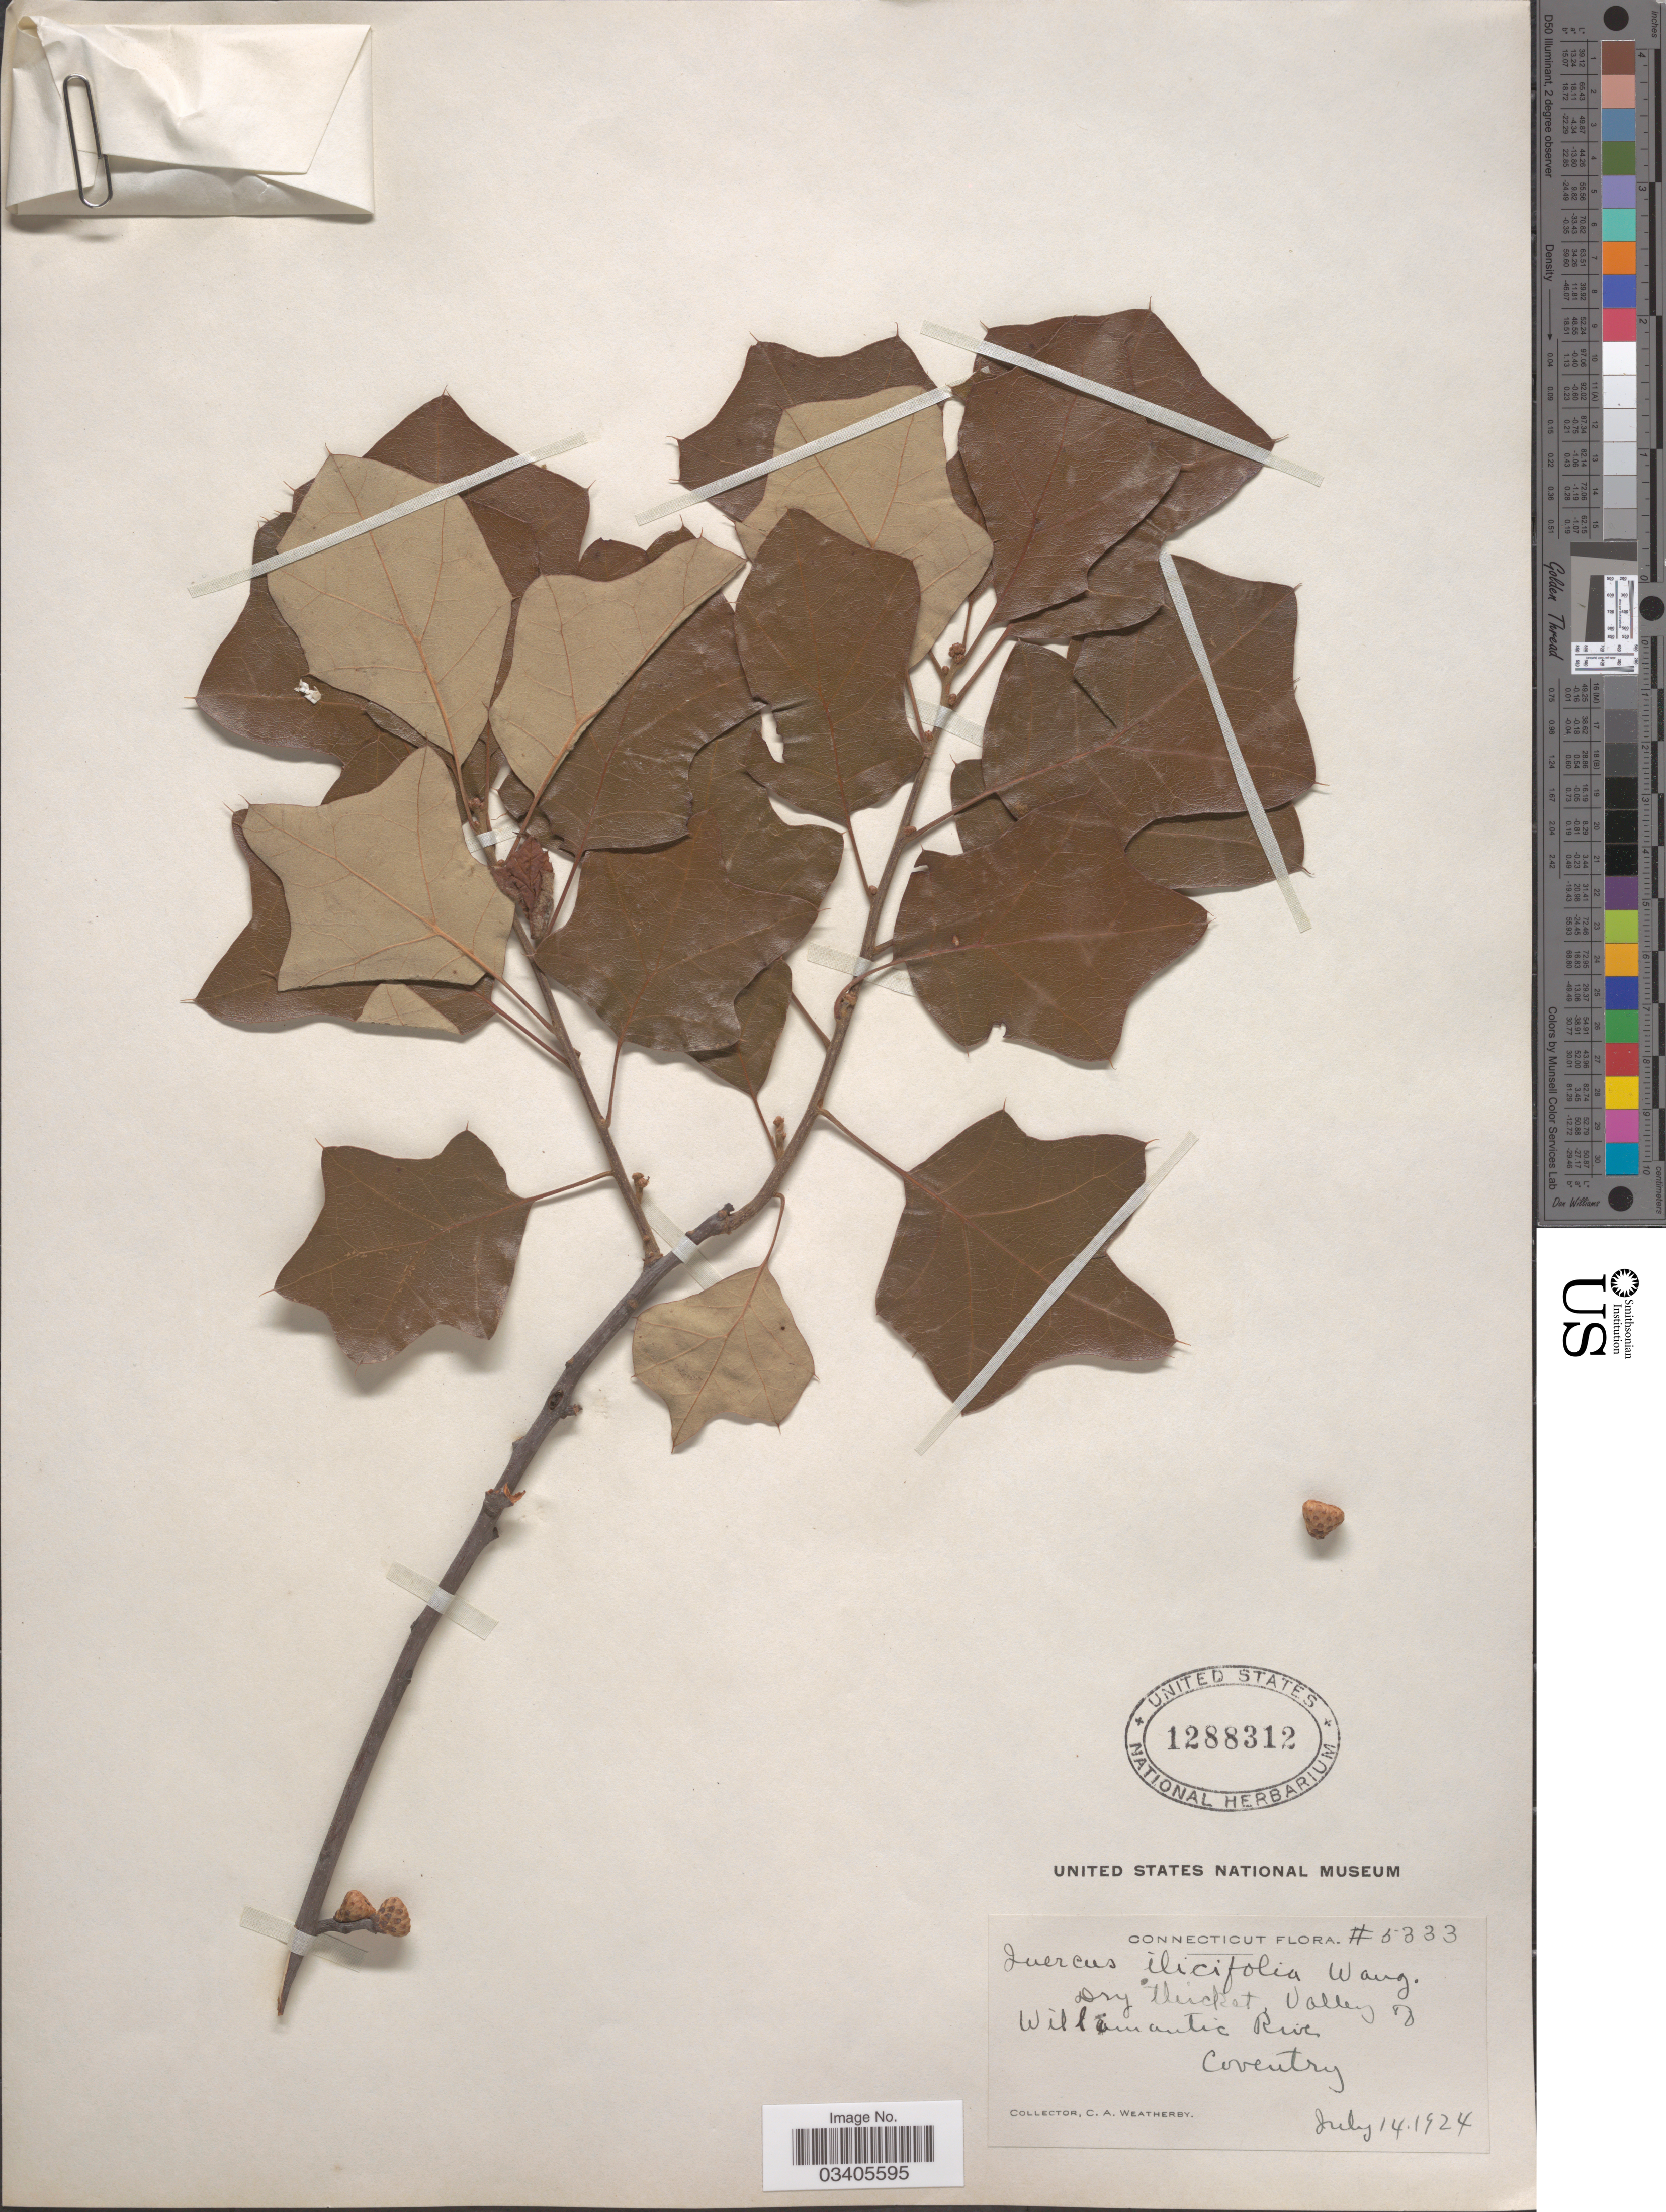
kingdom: Plantae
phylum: Tracheophyta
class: Magnoliopsida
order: Fagales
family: Fagaceae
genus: Quercus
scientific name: Quercus ilicifolia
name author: Wangenh.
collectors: C. A. Weatherby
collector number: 5333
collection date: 1924-07-14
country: United States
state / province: Connecticut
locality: Dry thicket Valley of Willimantic River. Coventry.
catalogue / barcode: US 1288312